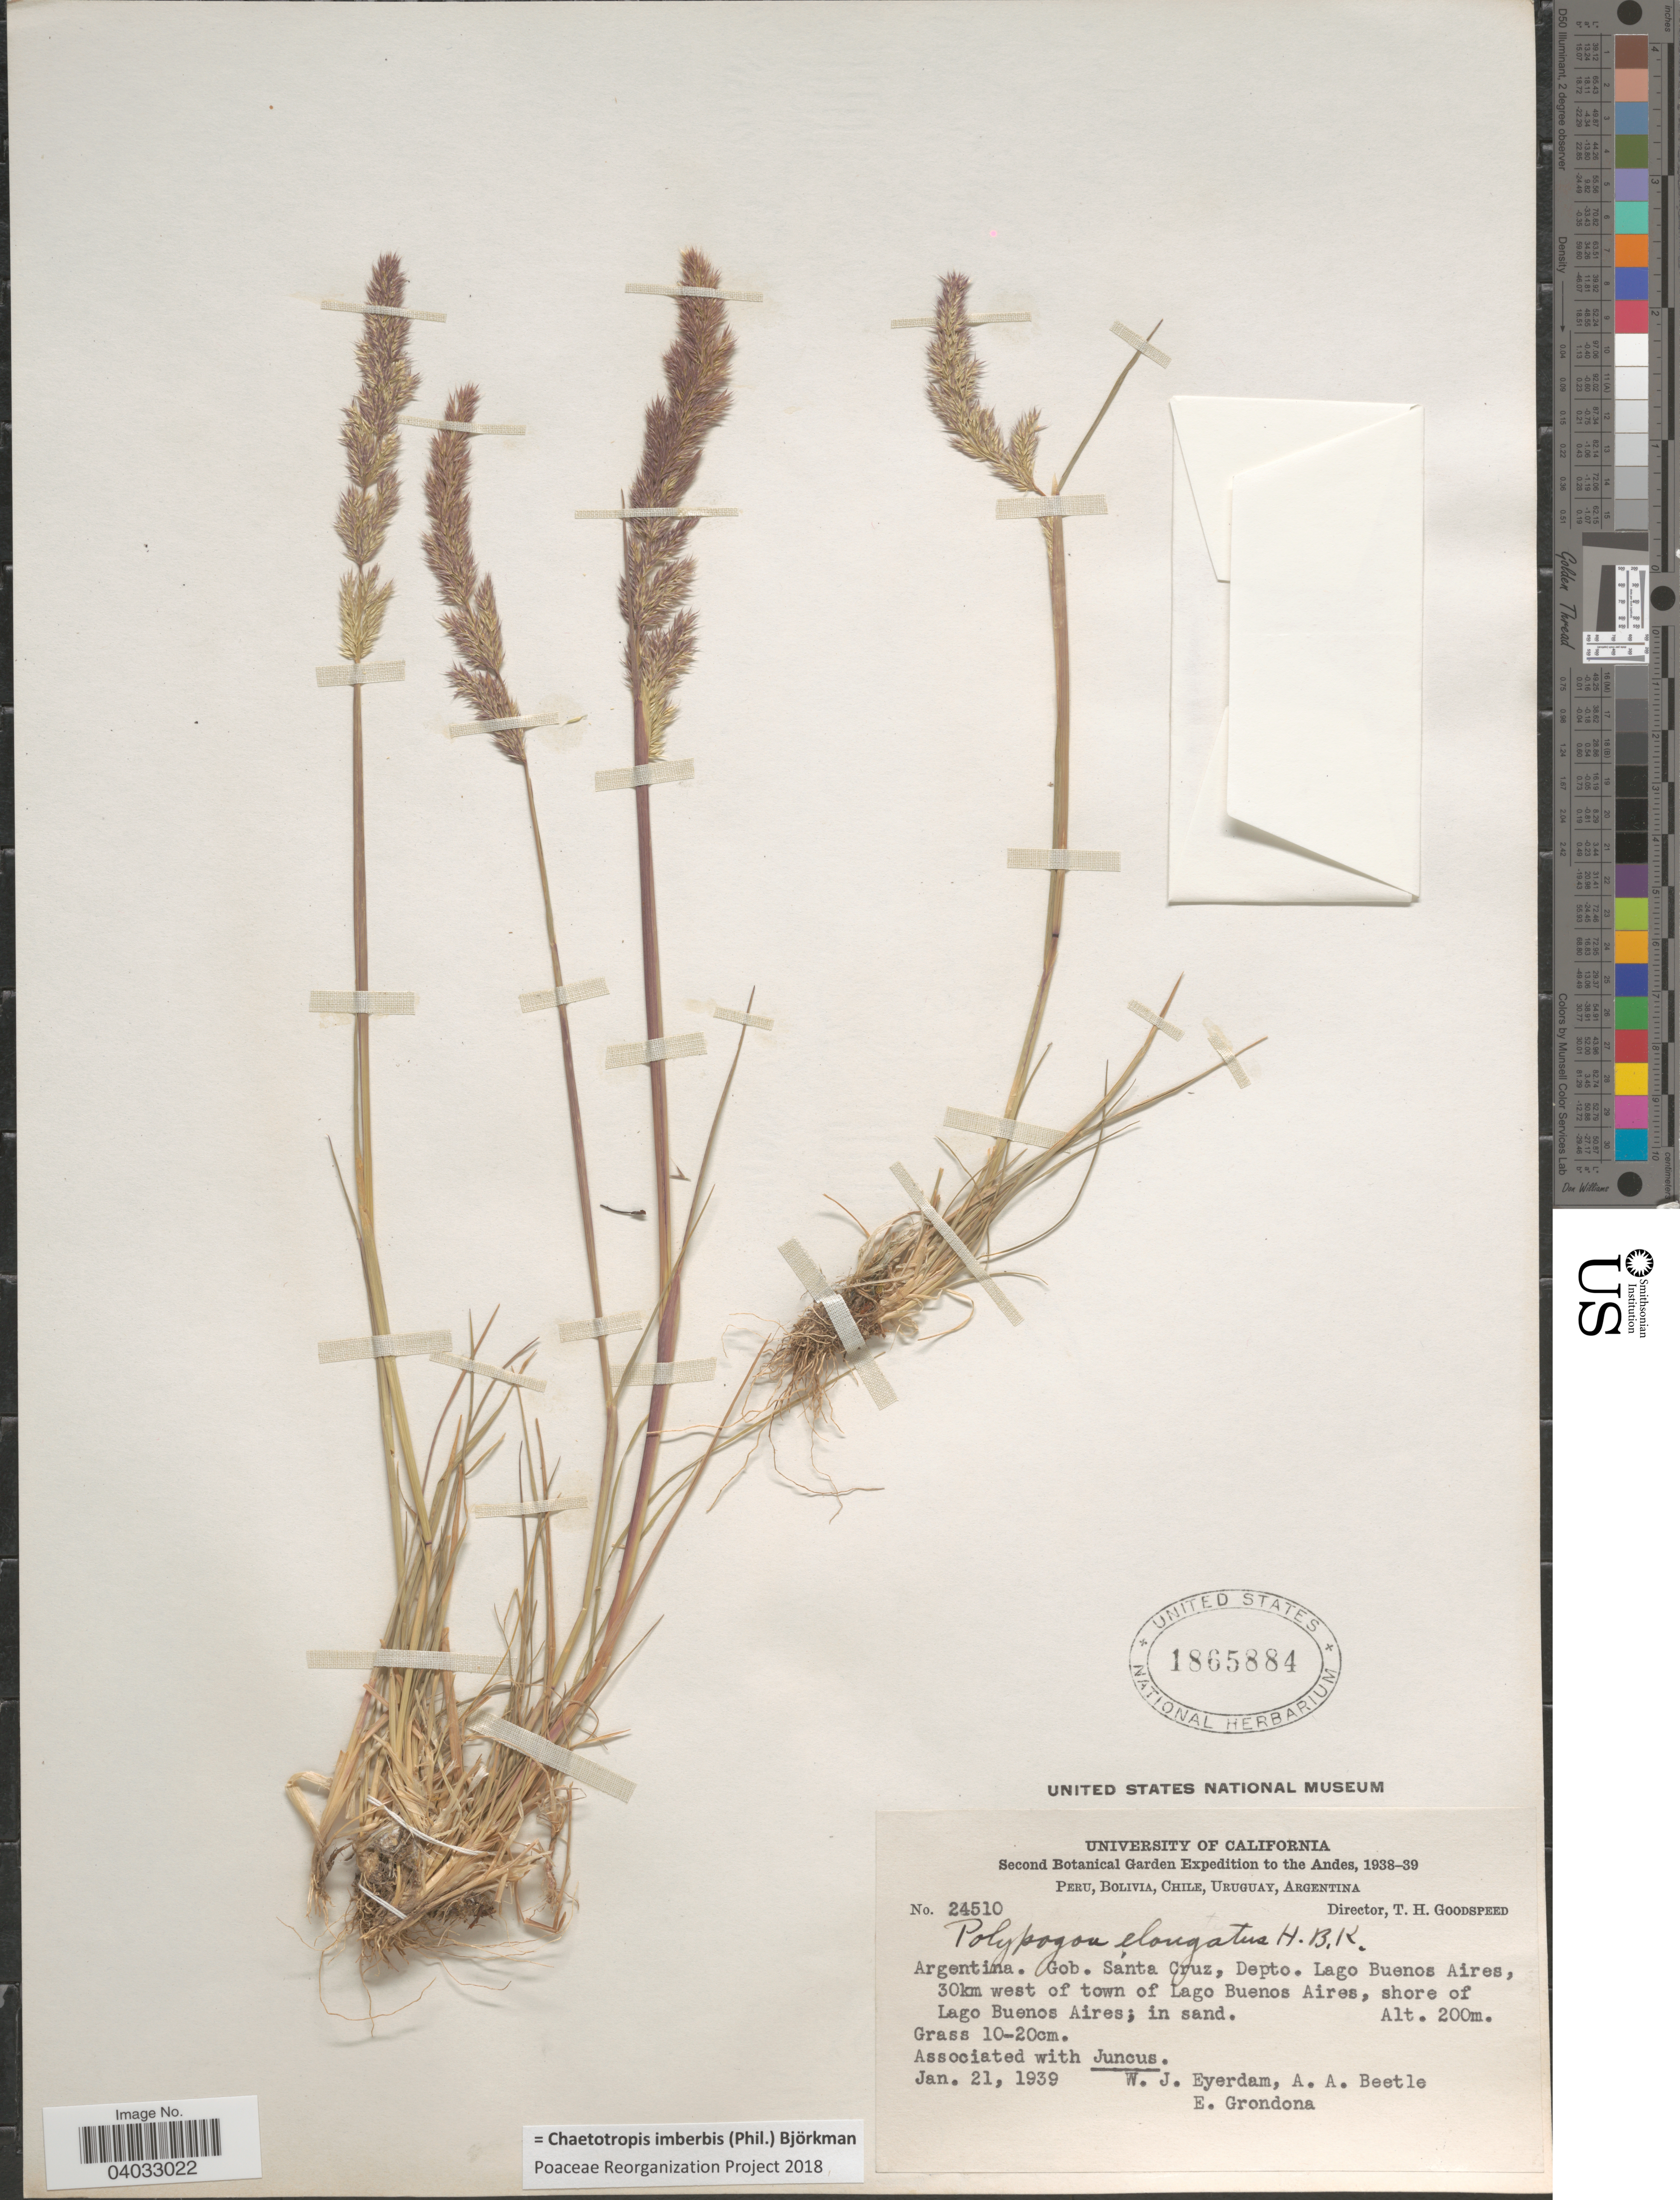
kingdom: Plantae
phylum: Tracheophyta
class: Liliopsida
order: Poales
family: Poaceae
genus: Chaetotropis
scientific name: Chaetotropis imberbis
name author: (Phil.) Björkman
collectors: W. J. Eyerdam, A. A. Beetle & E. Grondona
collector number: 24510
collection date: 1939-01-21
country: Argentina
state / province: Santa Cruz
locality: The Andes. Gob. Santa Cruz, Depto. Lago Buenos Aires, 30km west of town of Lago Buenos Aires, shore of Lago Buenos Aires.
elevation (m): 200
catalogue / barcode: US 1865884